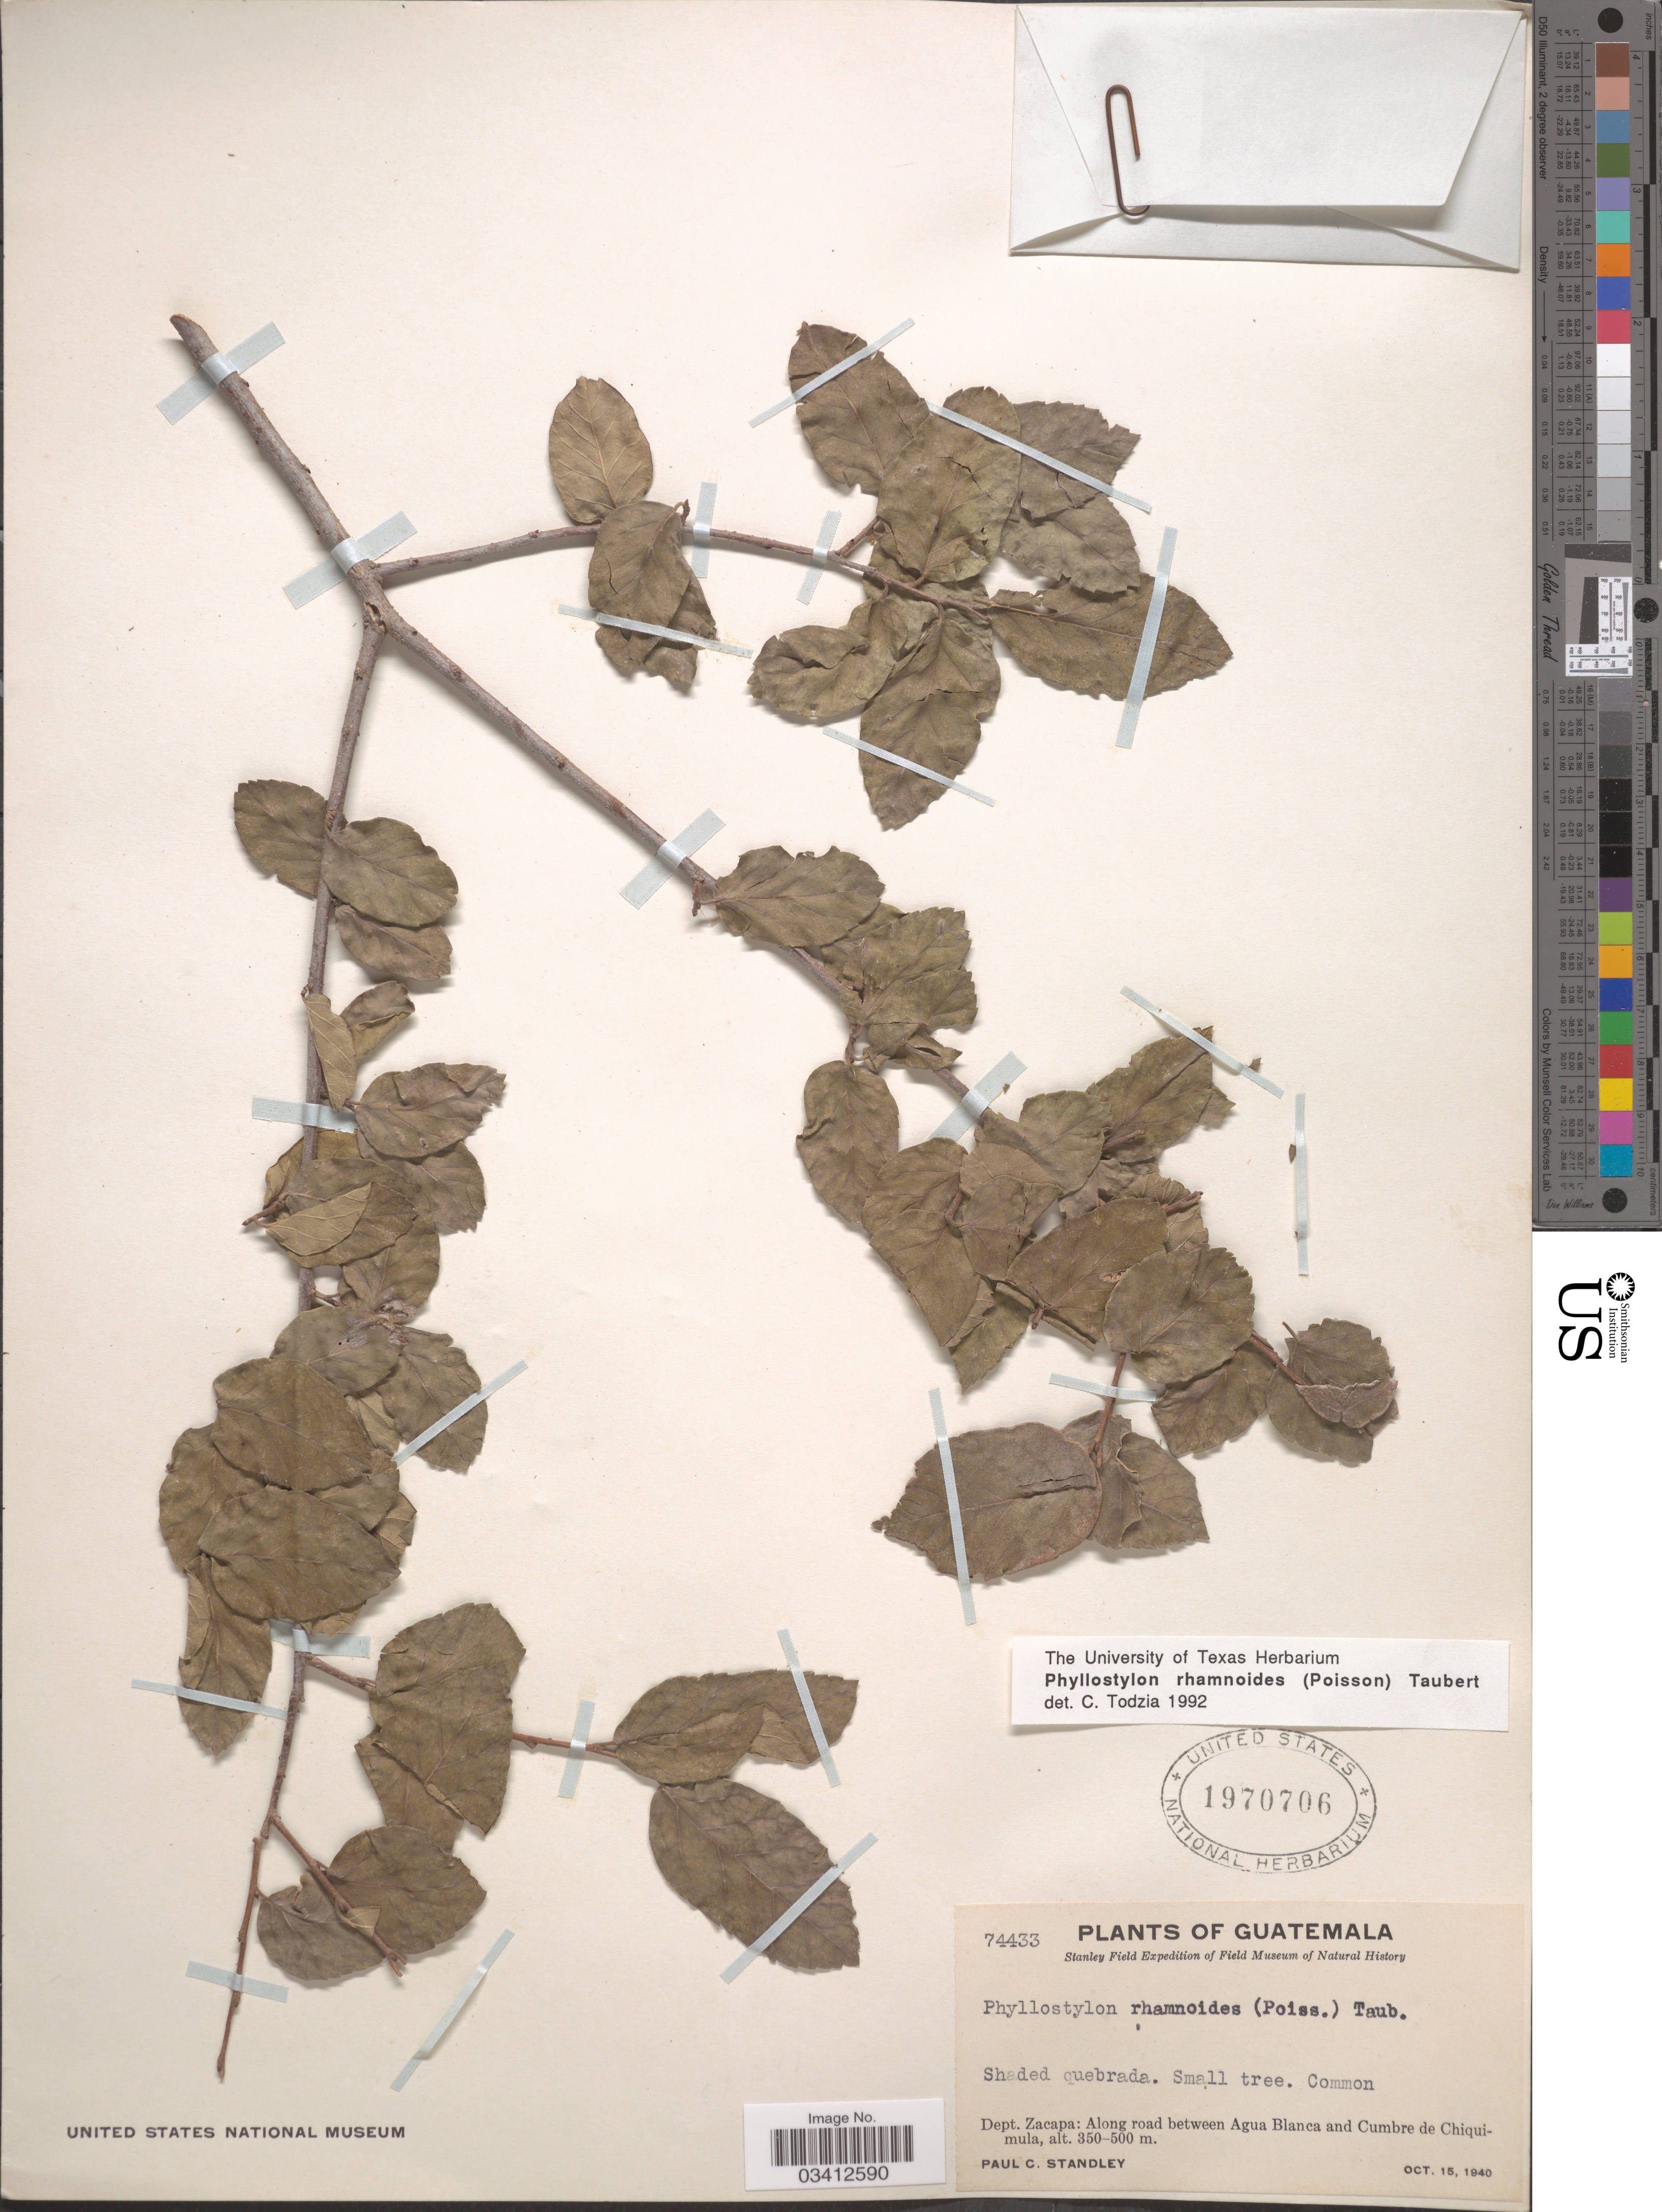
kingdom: Plantae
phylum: Tracheophyta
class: Magnoliopsida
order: Rosales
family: Ulmaceae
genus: Phyllostylon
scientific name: Phyllostylon rhamnoides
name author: (J. Poiss.) Taub.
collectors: P. C. Standley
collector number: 74433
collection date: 1940-10-15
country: Guatemala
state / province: Zacapa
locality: Dept. Zacapa: Along road between Agua Blanca and Cumbre de Chiquimula.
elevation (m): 350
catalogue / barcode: US 1970706